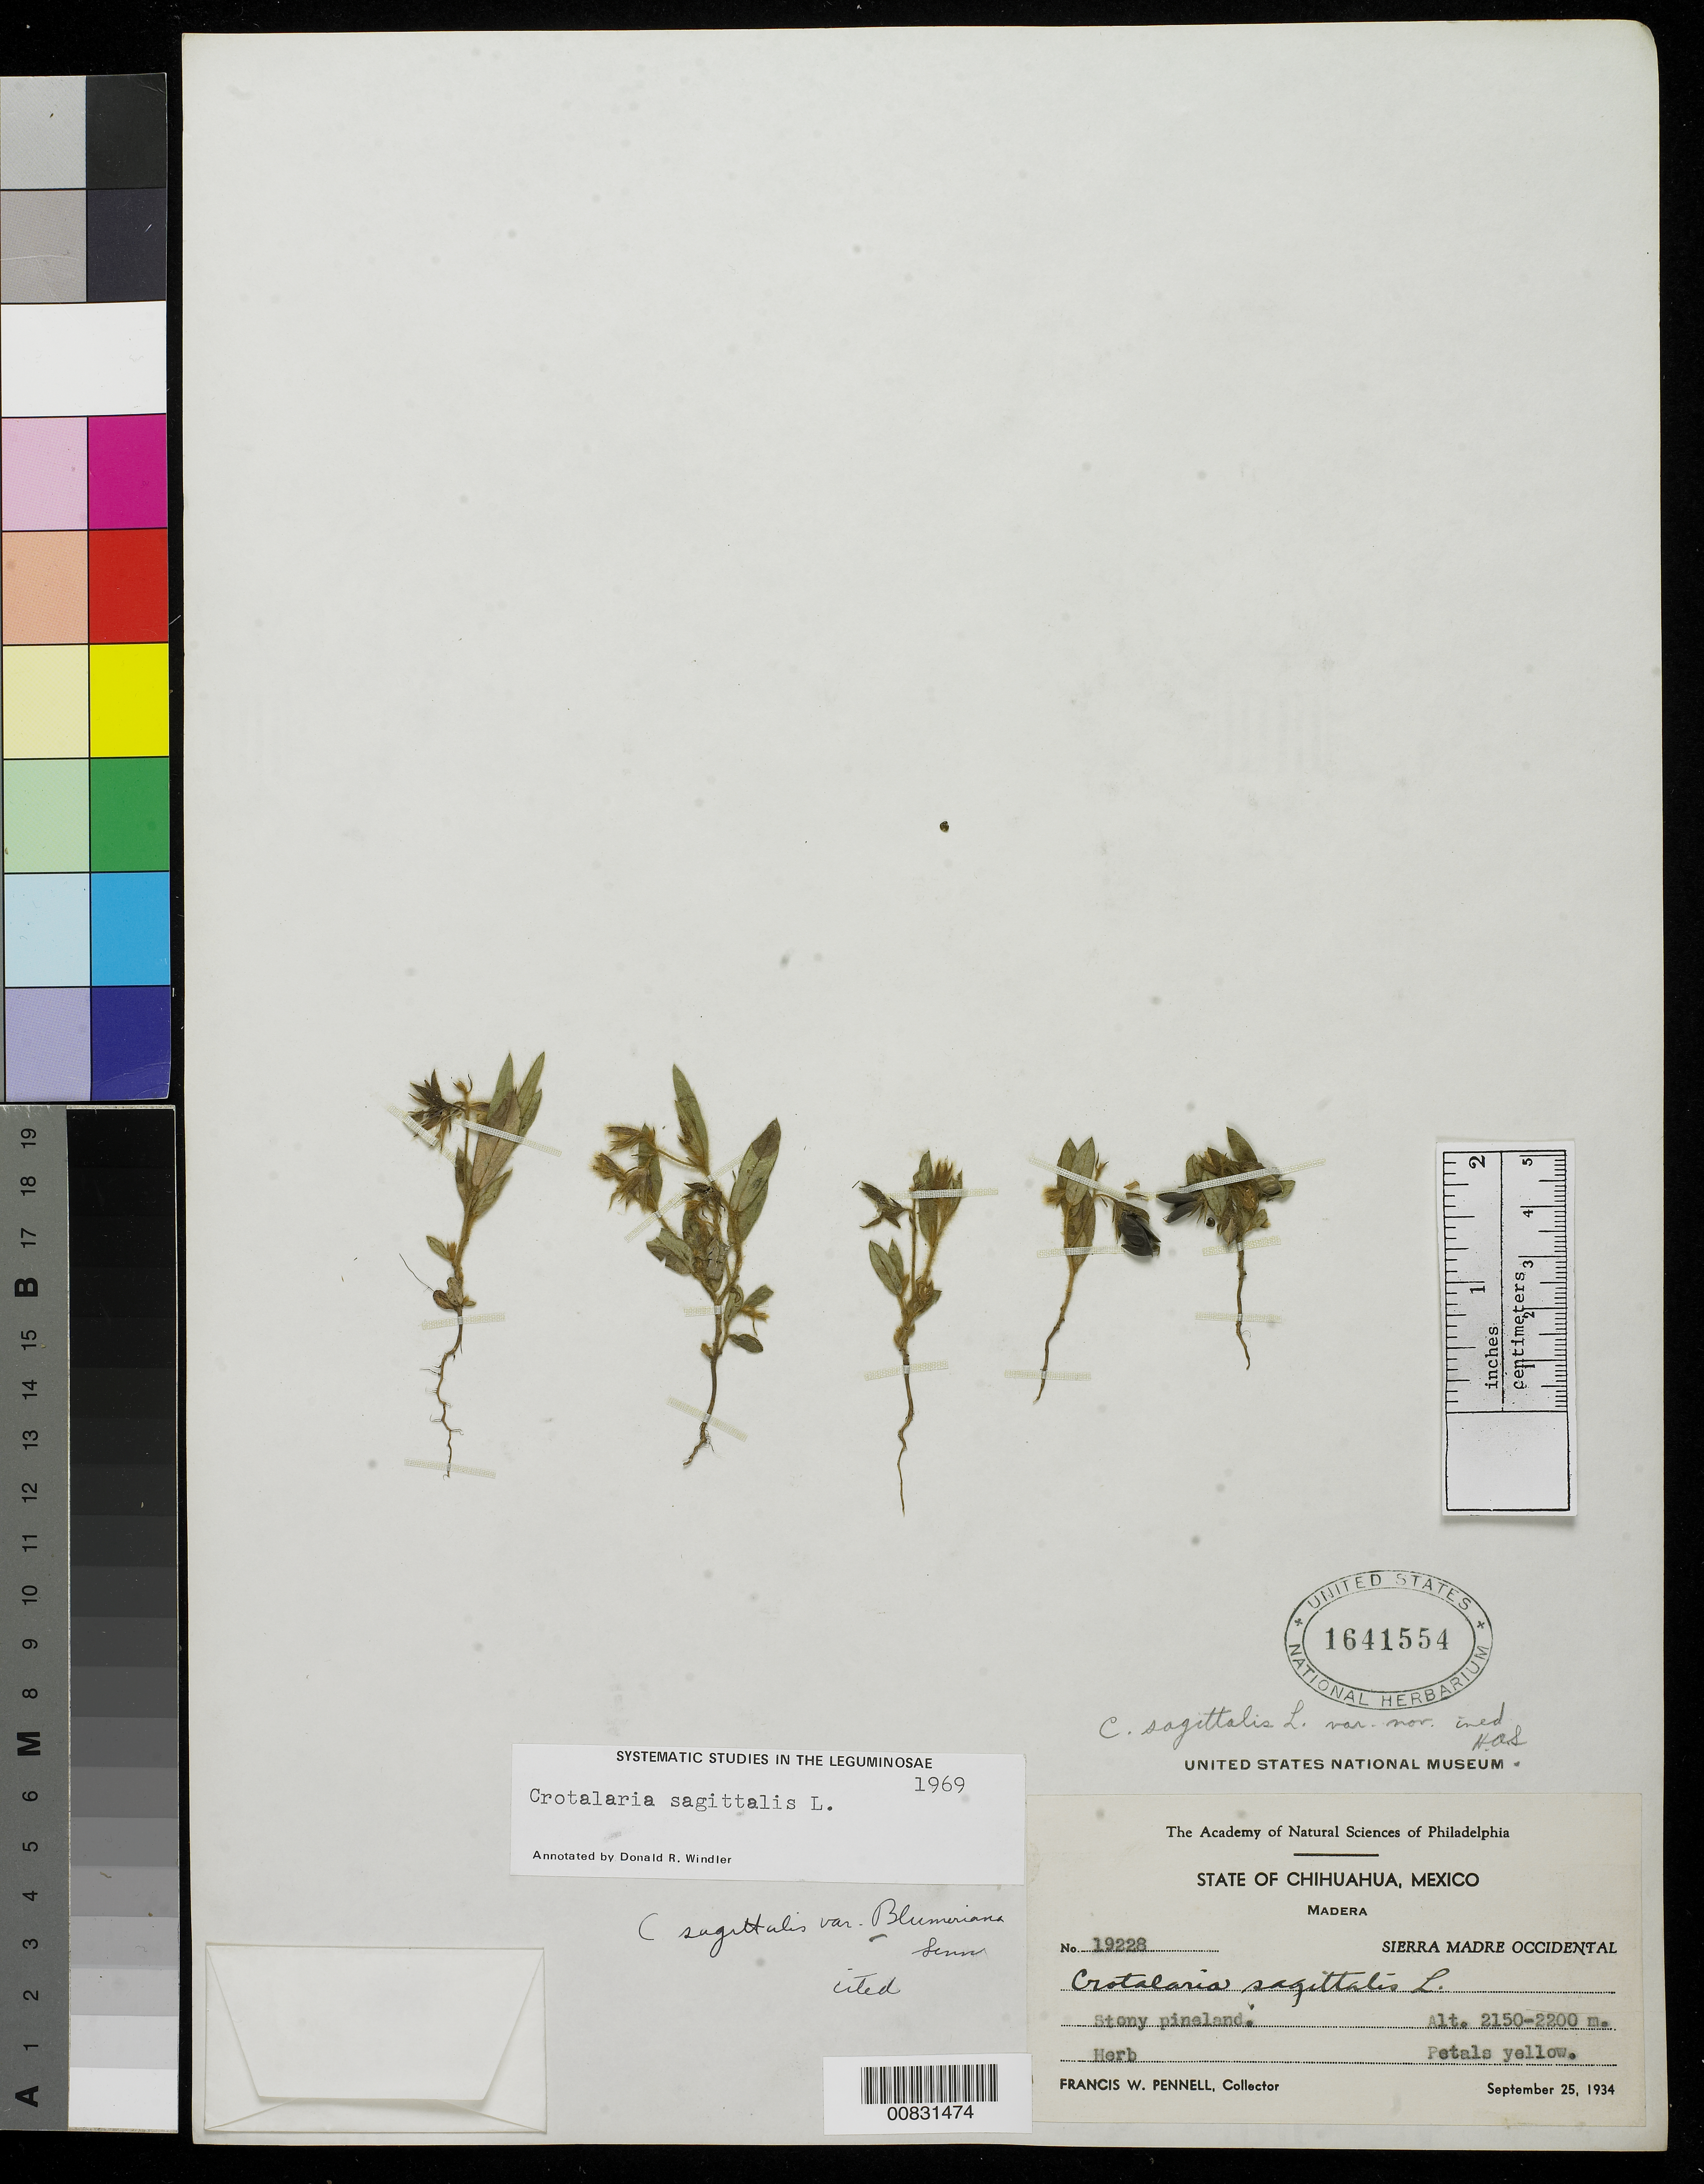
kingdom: Plantae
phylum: Tracheophyta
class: Magnoliopsida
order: Fabales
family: Fabaceae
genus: Crotalaria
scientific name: Crotalaria sagittalis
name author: L.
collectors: F. W. Pennell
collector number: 19228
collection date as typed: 25 Sep 1934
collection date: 1934-09-25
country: Mexico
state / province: Chihuahua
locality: Madera, Sierra Madre Occidental, Chihuahua.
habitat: Stony pineland.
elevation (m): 2200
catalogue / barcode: US 1641554